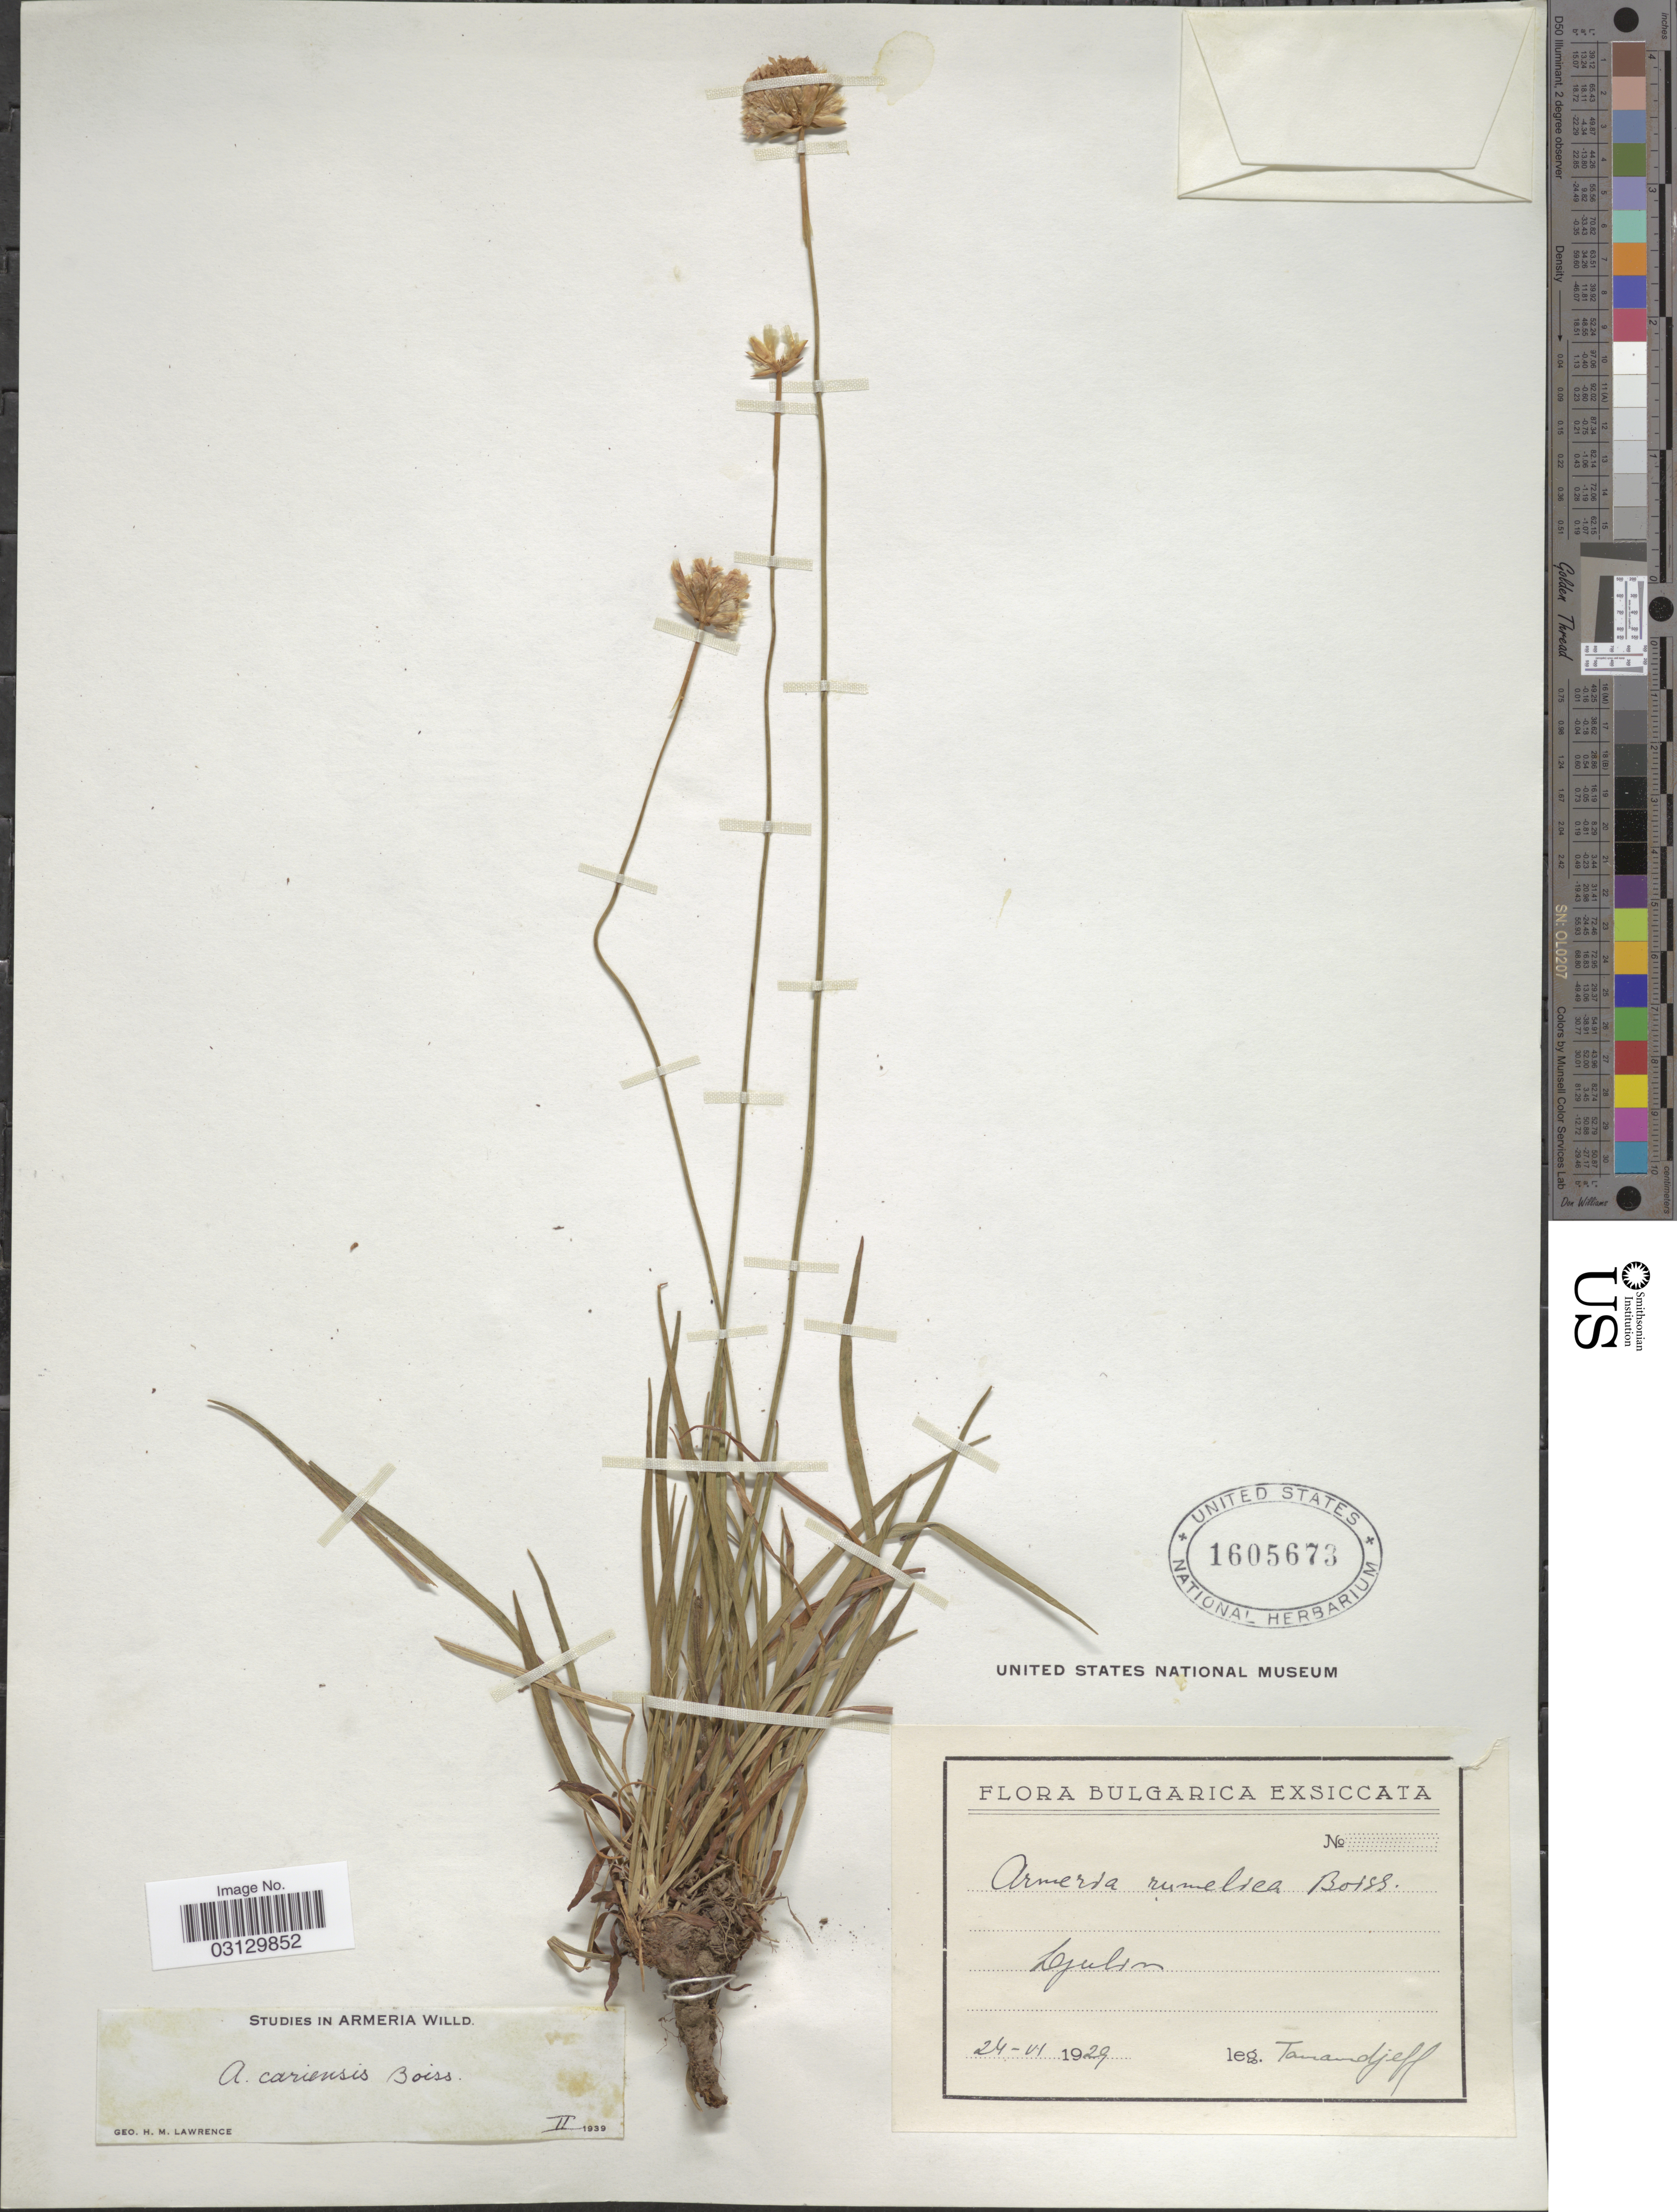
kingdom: Plantae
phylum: Tracheophyta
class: Magnoliopsida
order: Caryophyllales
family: Plumbaginaceae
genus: Armeria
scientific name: Armeria cariensis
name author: Boiss.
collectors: -. Tamamdjeff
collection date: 1929-06-24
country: Bulgaria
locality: Djulen.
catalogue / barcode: US 1605673